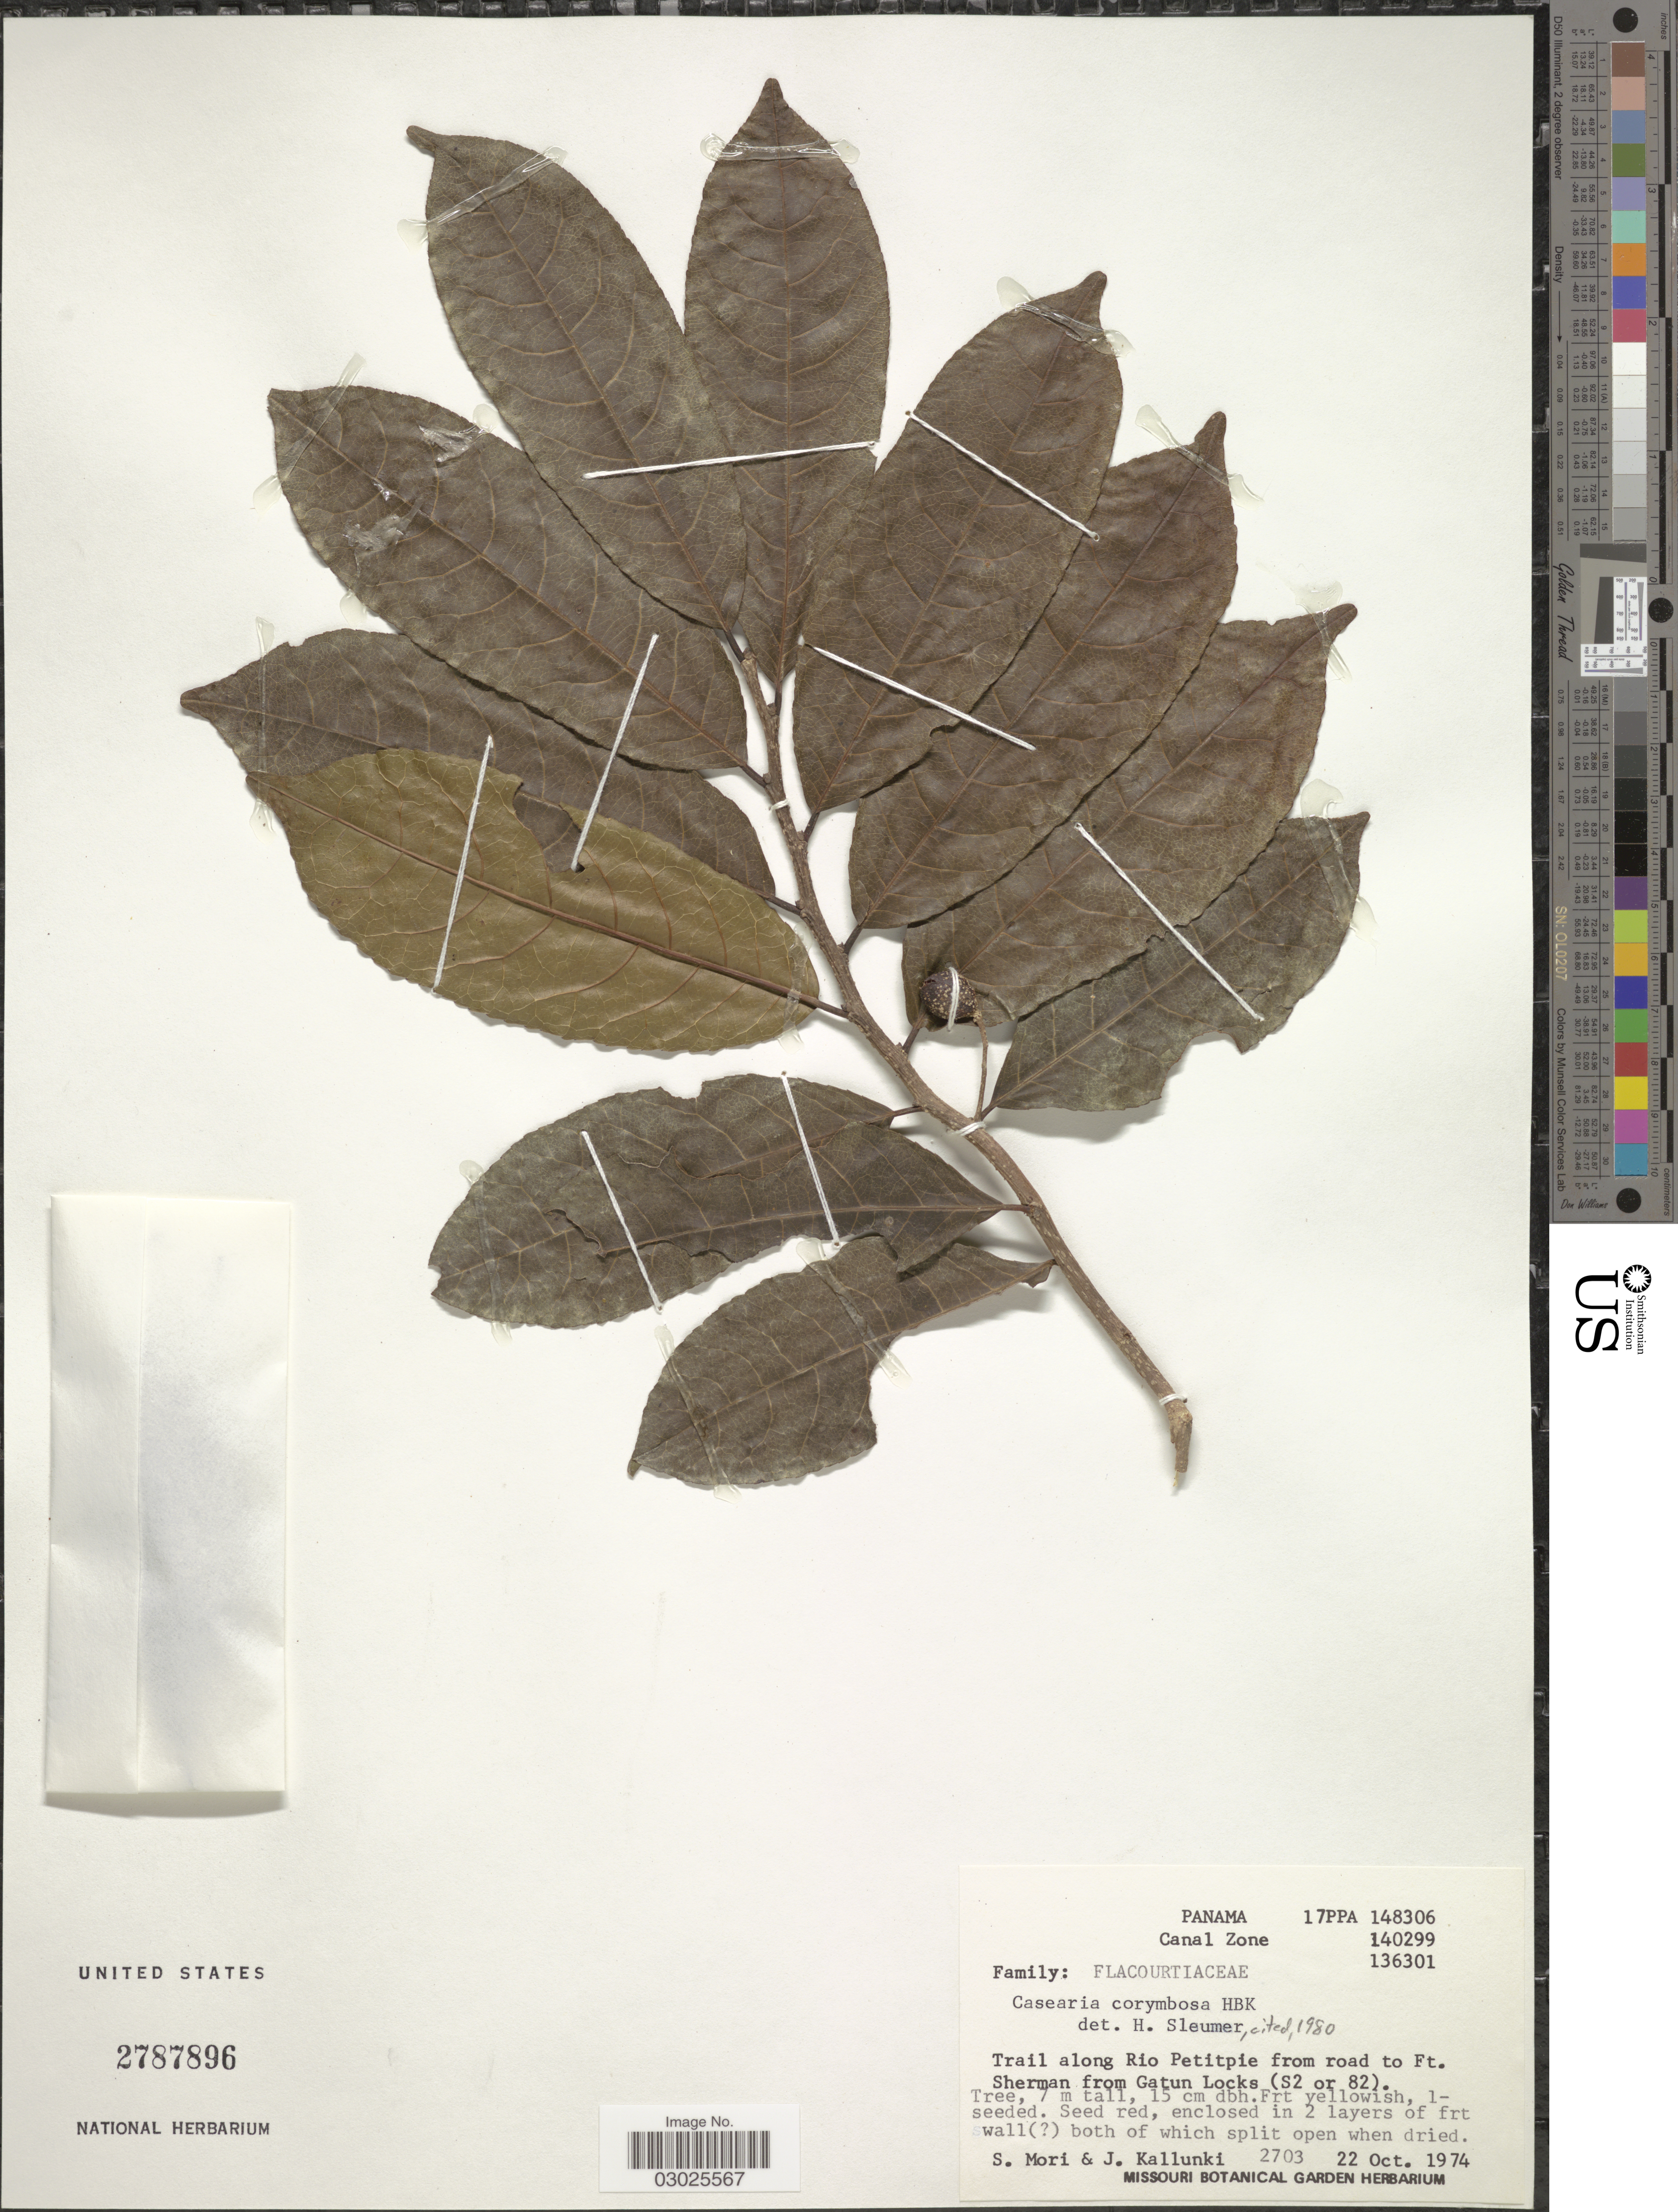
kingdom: Plantae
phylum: Tracheophyta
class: Magnoliopsida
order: Malpighiales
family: Salicaceae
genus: Casearia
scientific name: Casearia corymbosa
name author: Kunth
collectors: S. Mori & J. Kallunki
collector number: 2703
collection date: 1974-10-22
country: Panama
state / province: Colón / Panamá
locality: Canal Zone. Trail along Rio Petitpie from road to Ft. Sherman from gatun Locks (S2 or 82)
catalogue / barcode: US 2787896